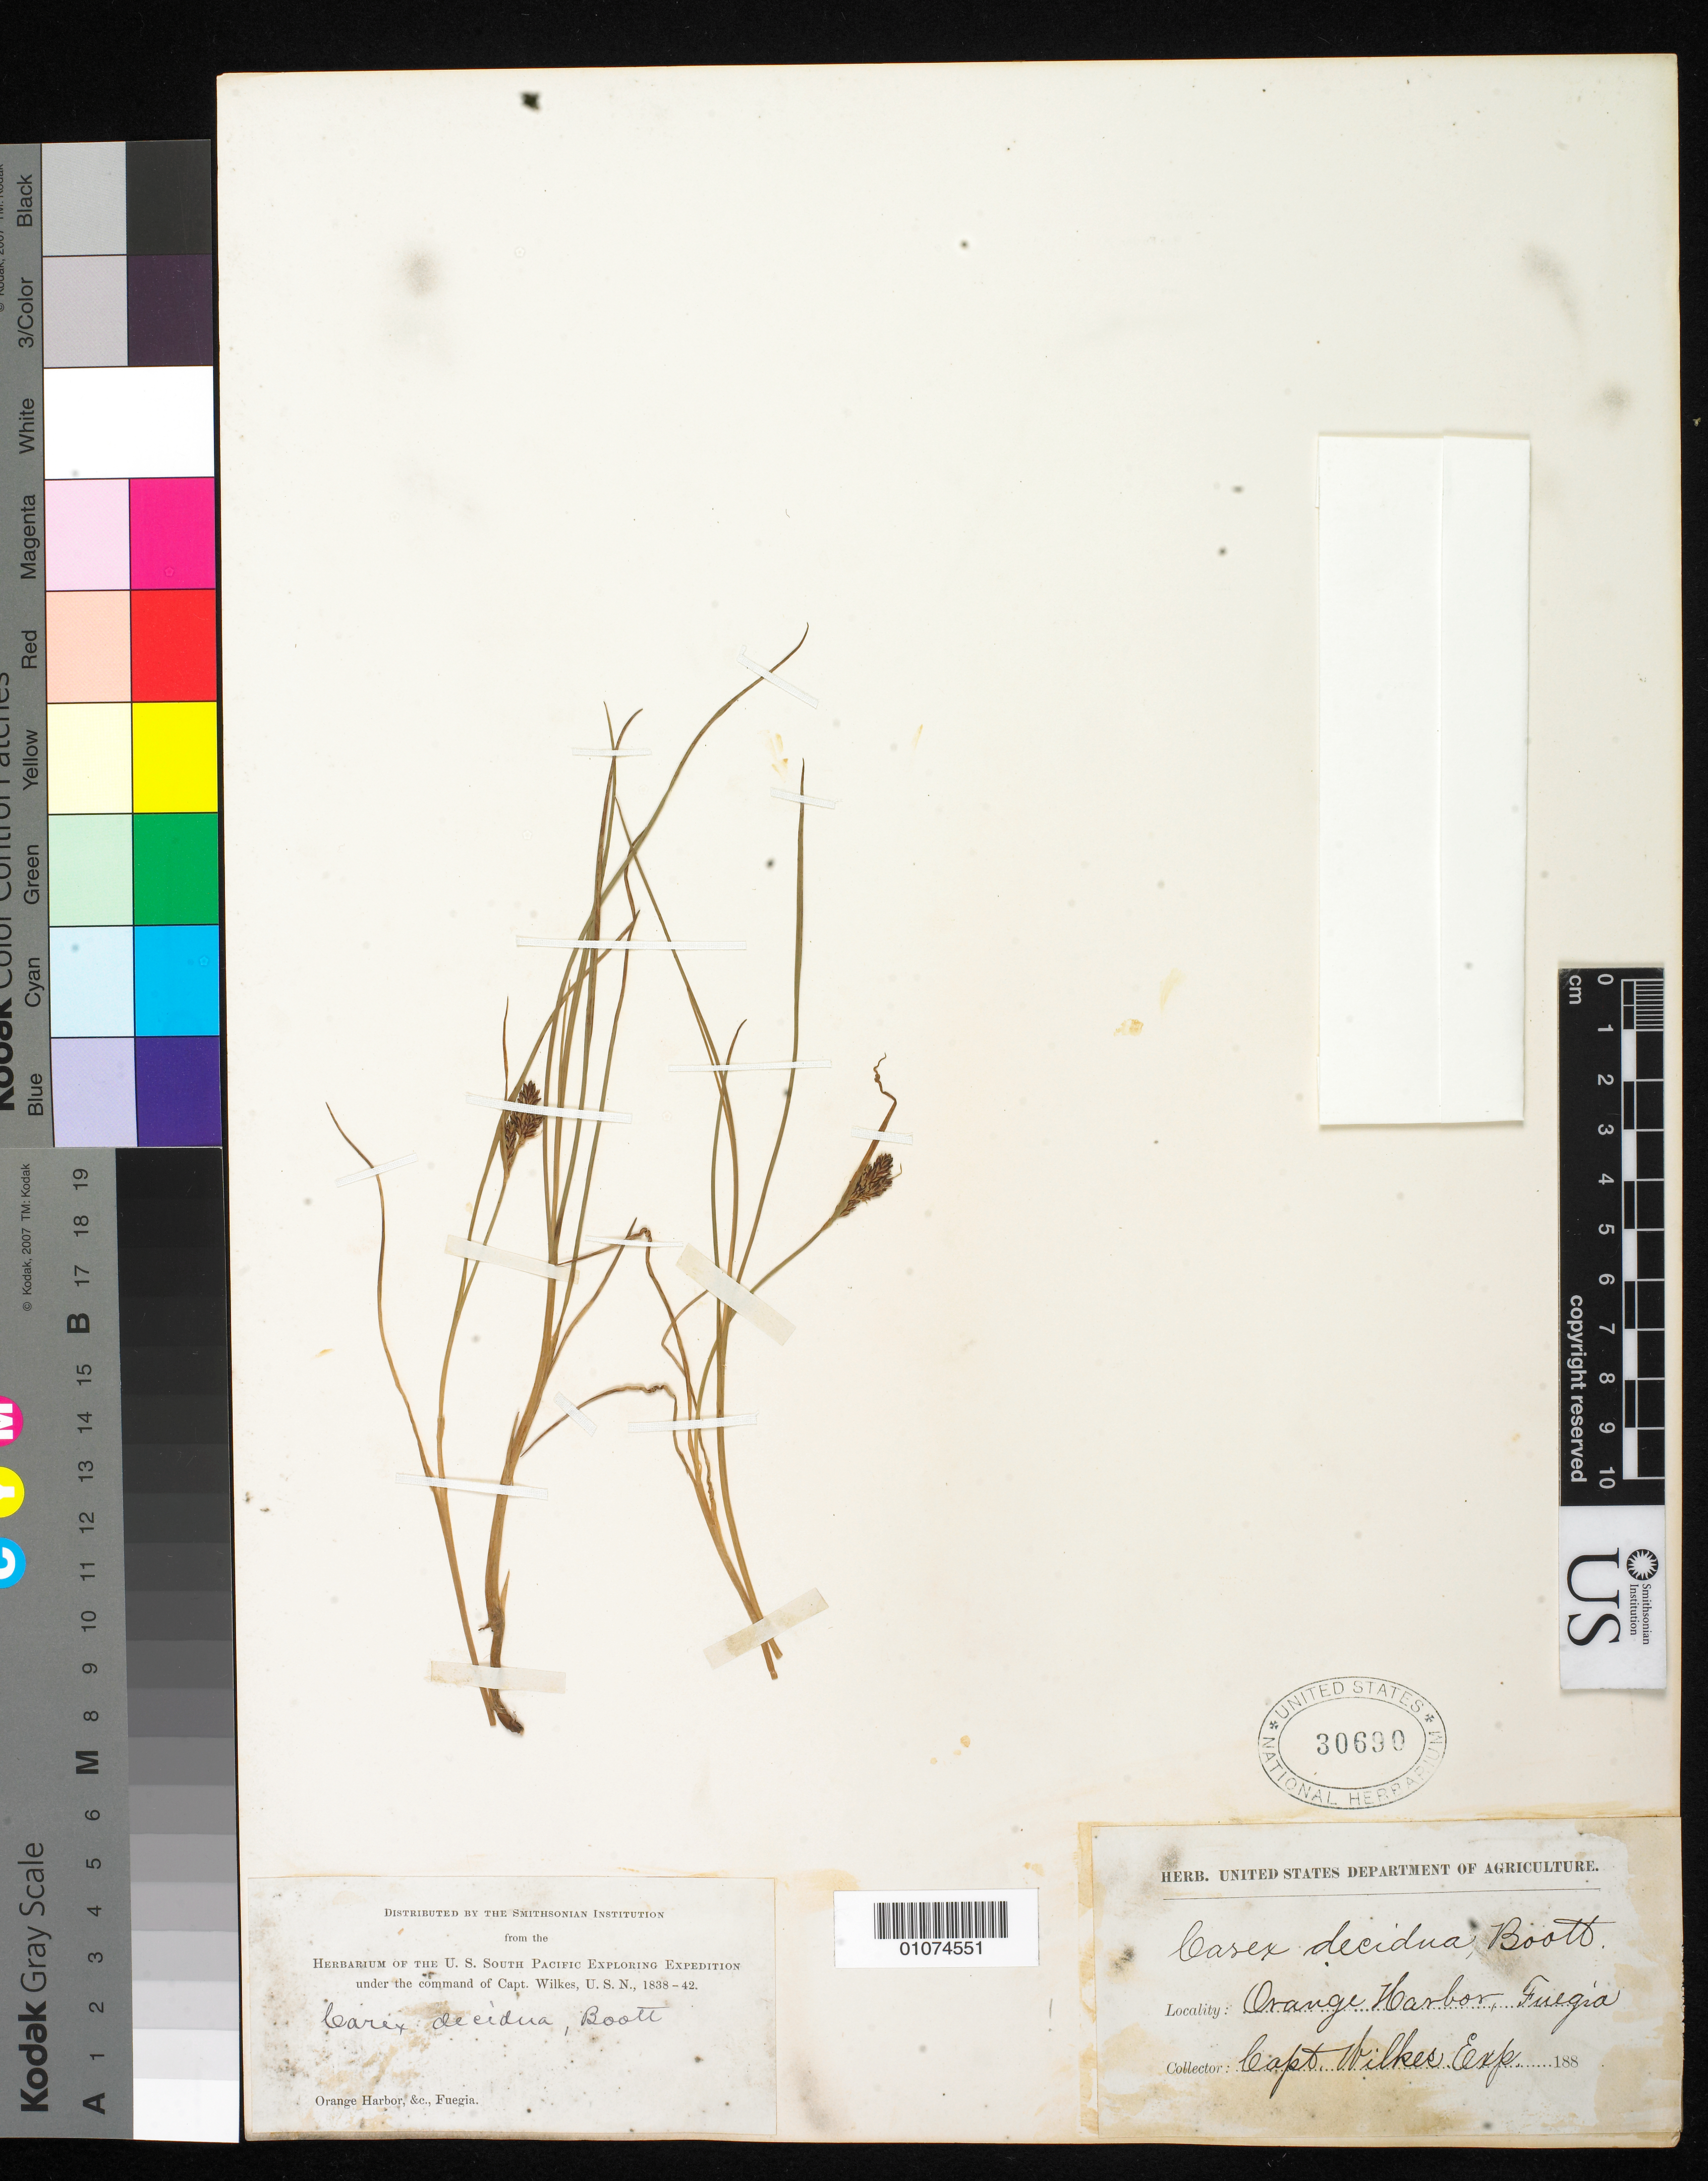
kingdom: Plantae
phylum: Tracheophyta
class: Liliopsida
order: Poales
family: Cyperaceae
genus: Carex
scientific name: Carex decidua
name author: Boott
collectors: Wilkes Explor. Exped.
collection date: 1838/1842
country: Argentina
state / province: Tierra del Fuego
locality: Orange Harbor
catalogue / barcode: US 30690